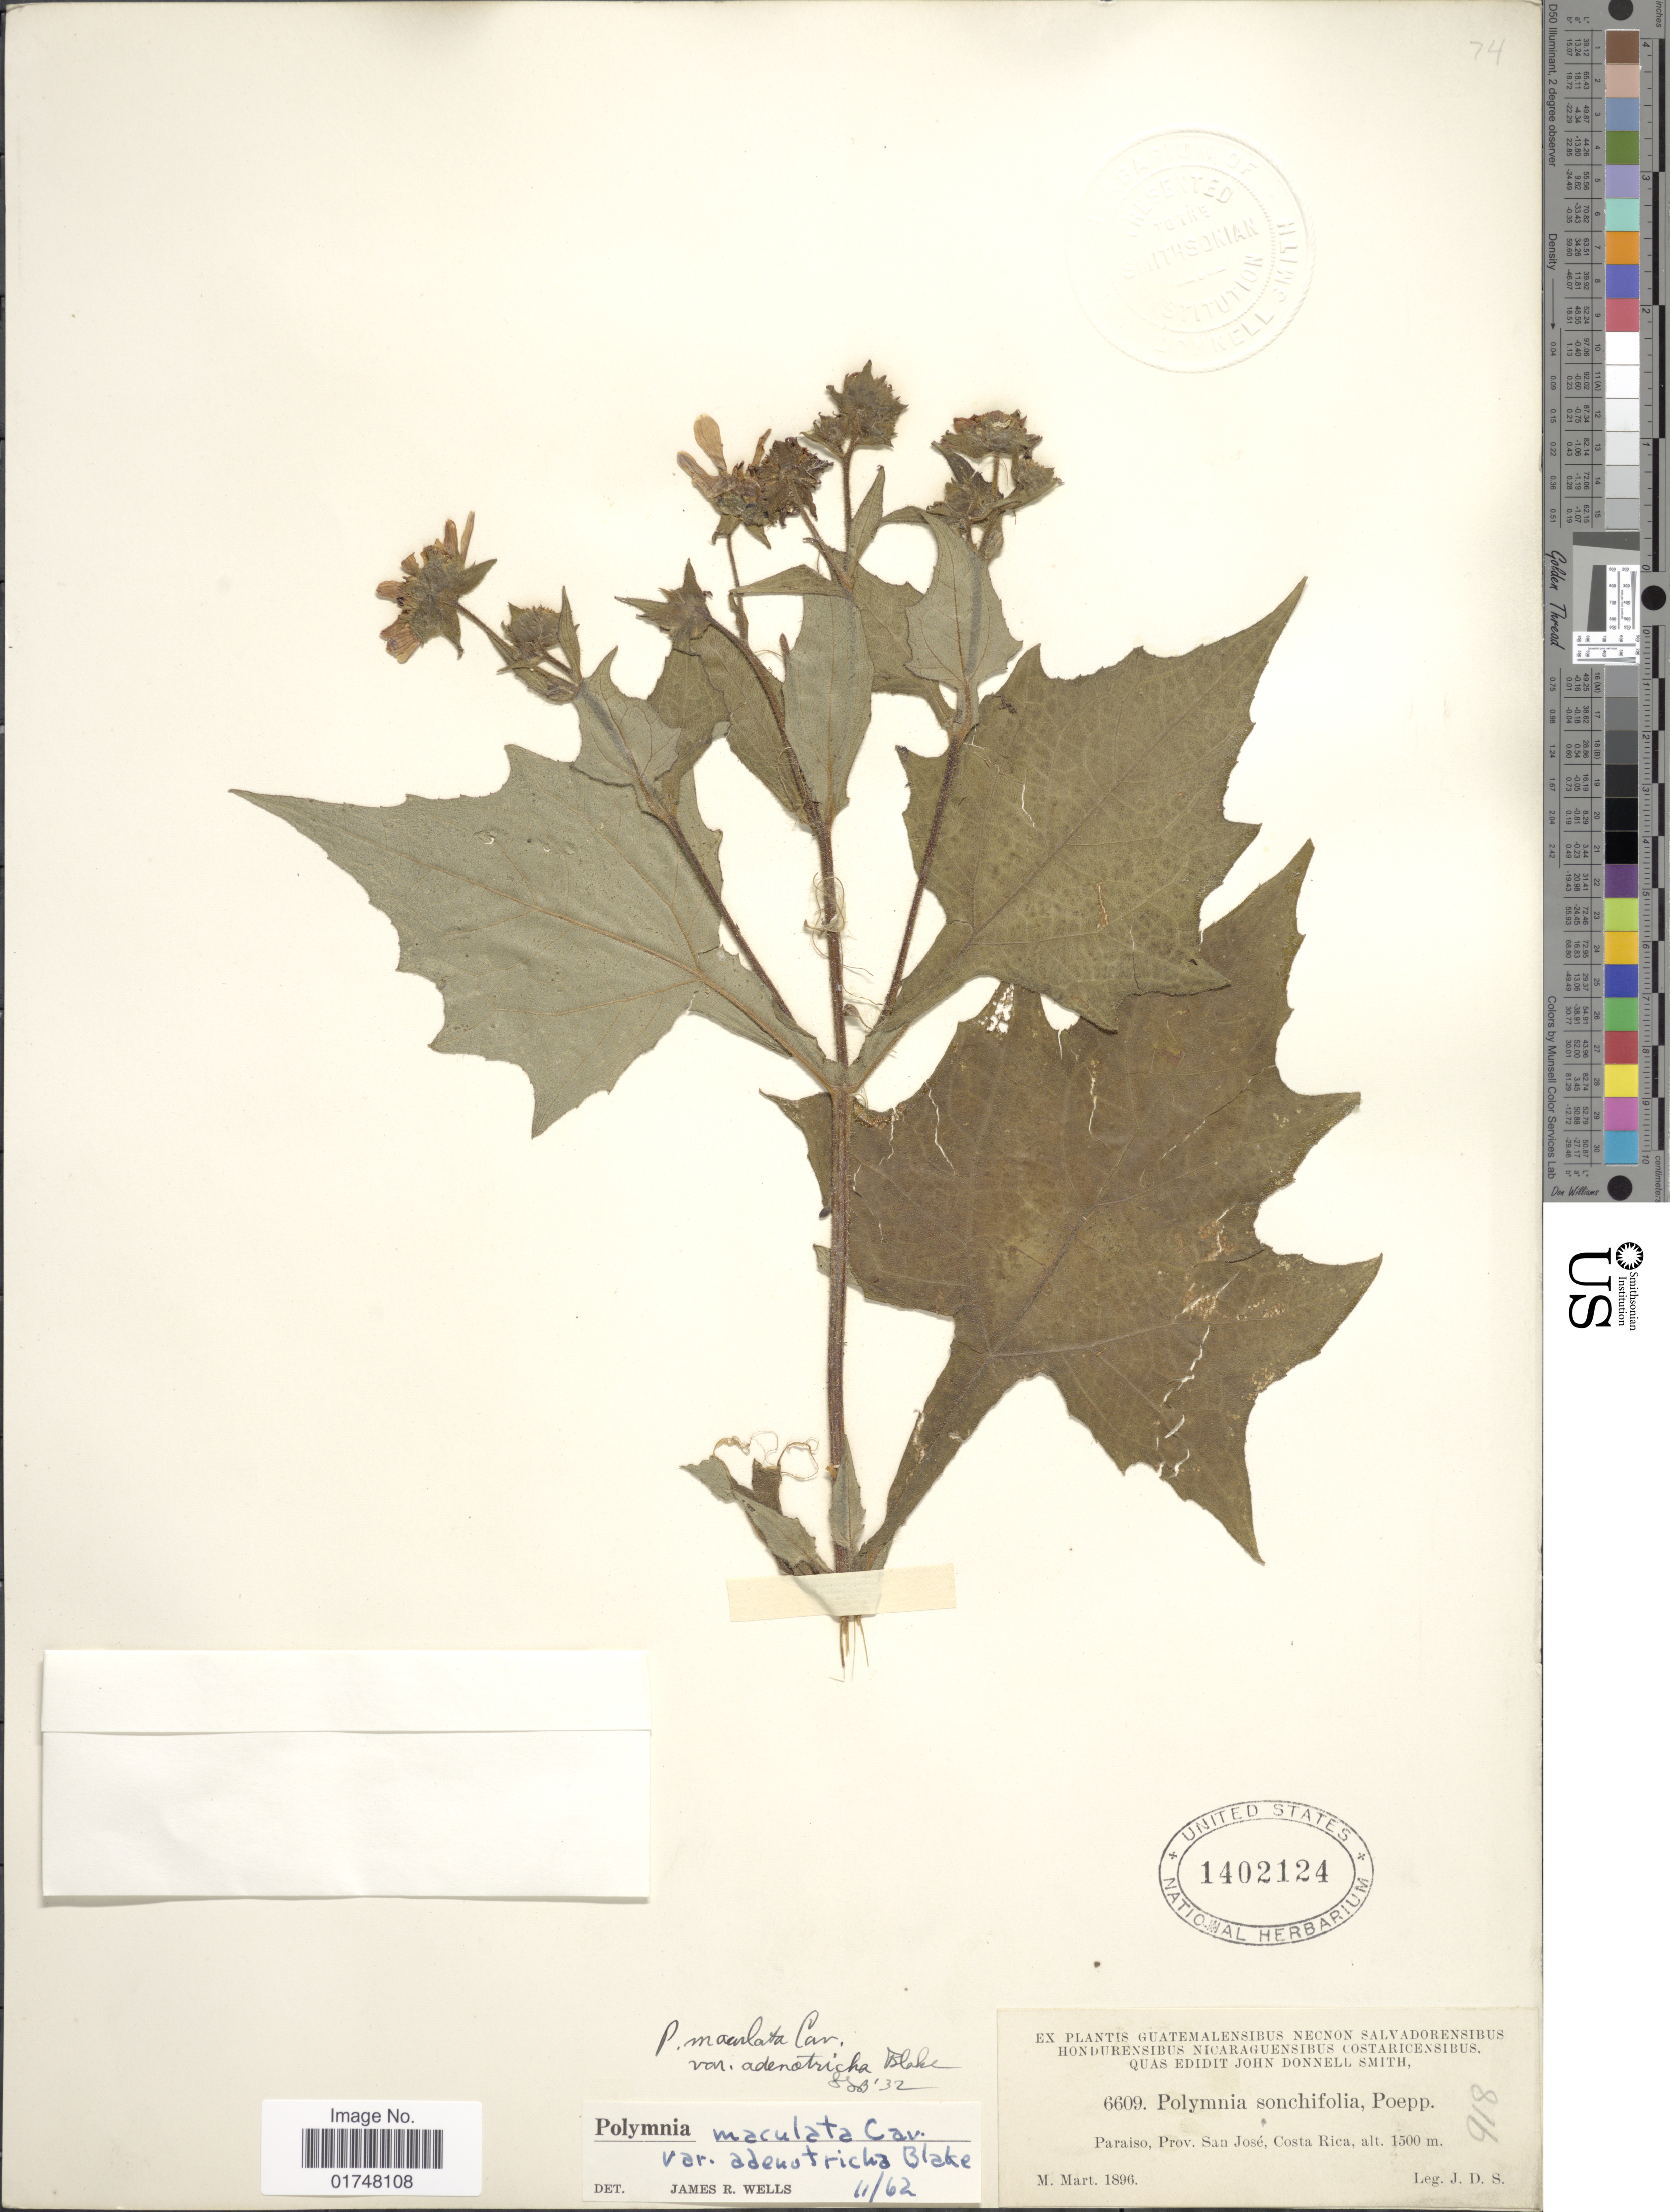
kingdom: Plantae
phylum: Tracheophyta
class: Magnoliopsida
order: Asterales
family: Asteraceae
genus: Smallanthus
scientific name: Smallanthus maculatus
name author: (Cav.) H. Rob.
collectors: J. Donnell Smith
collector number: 6609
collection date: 1896-03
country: Costa Rica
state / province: San José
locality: Paraiso,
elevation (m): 1500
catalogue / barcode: US 1402124